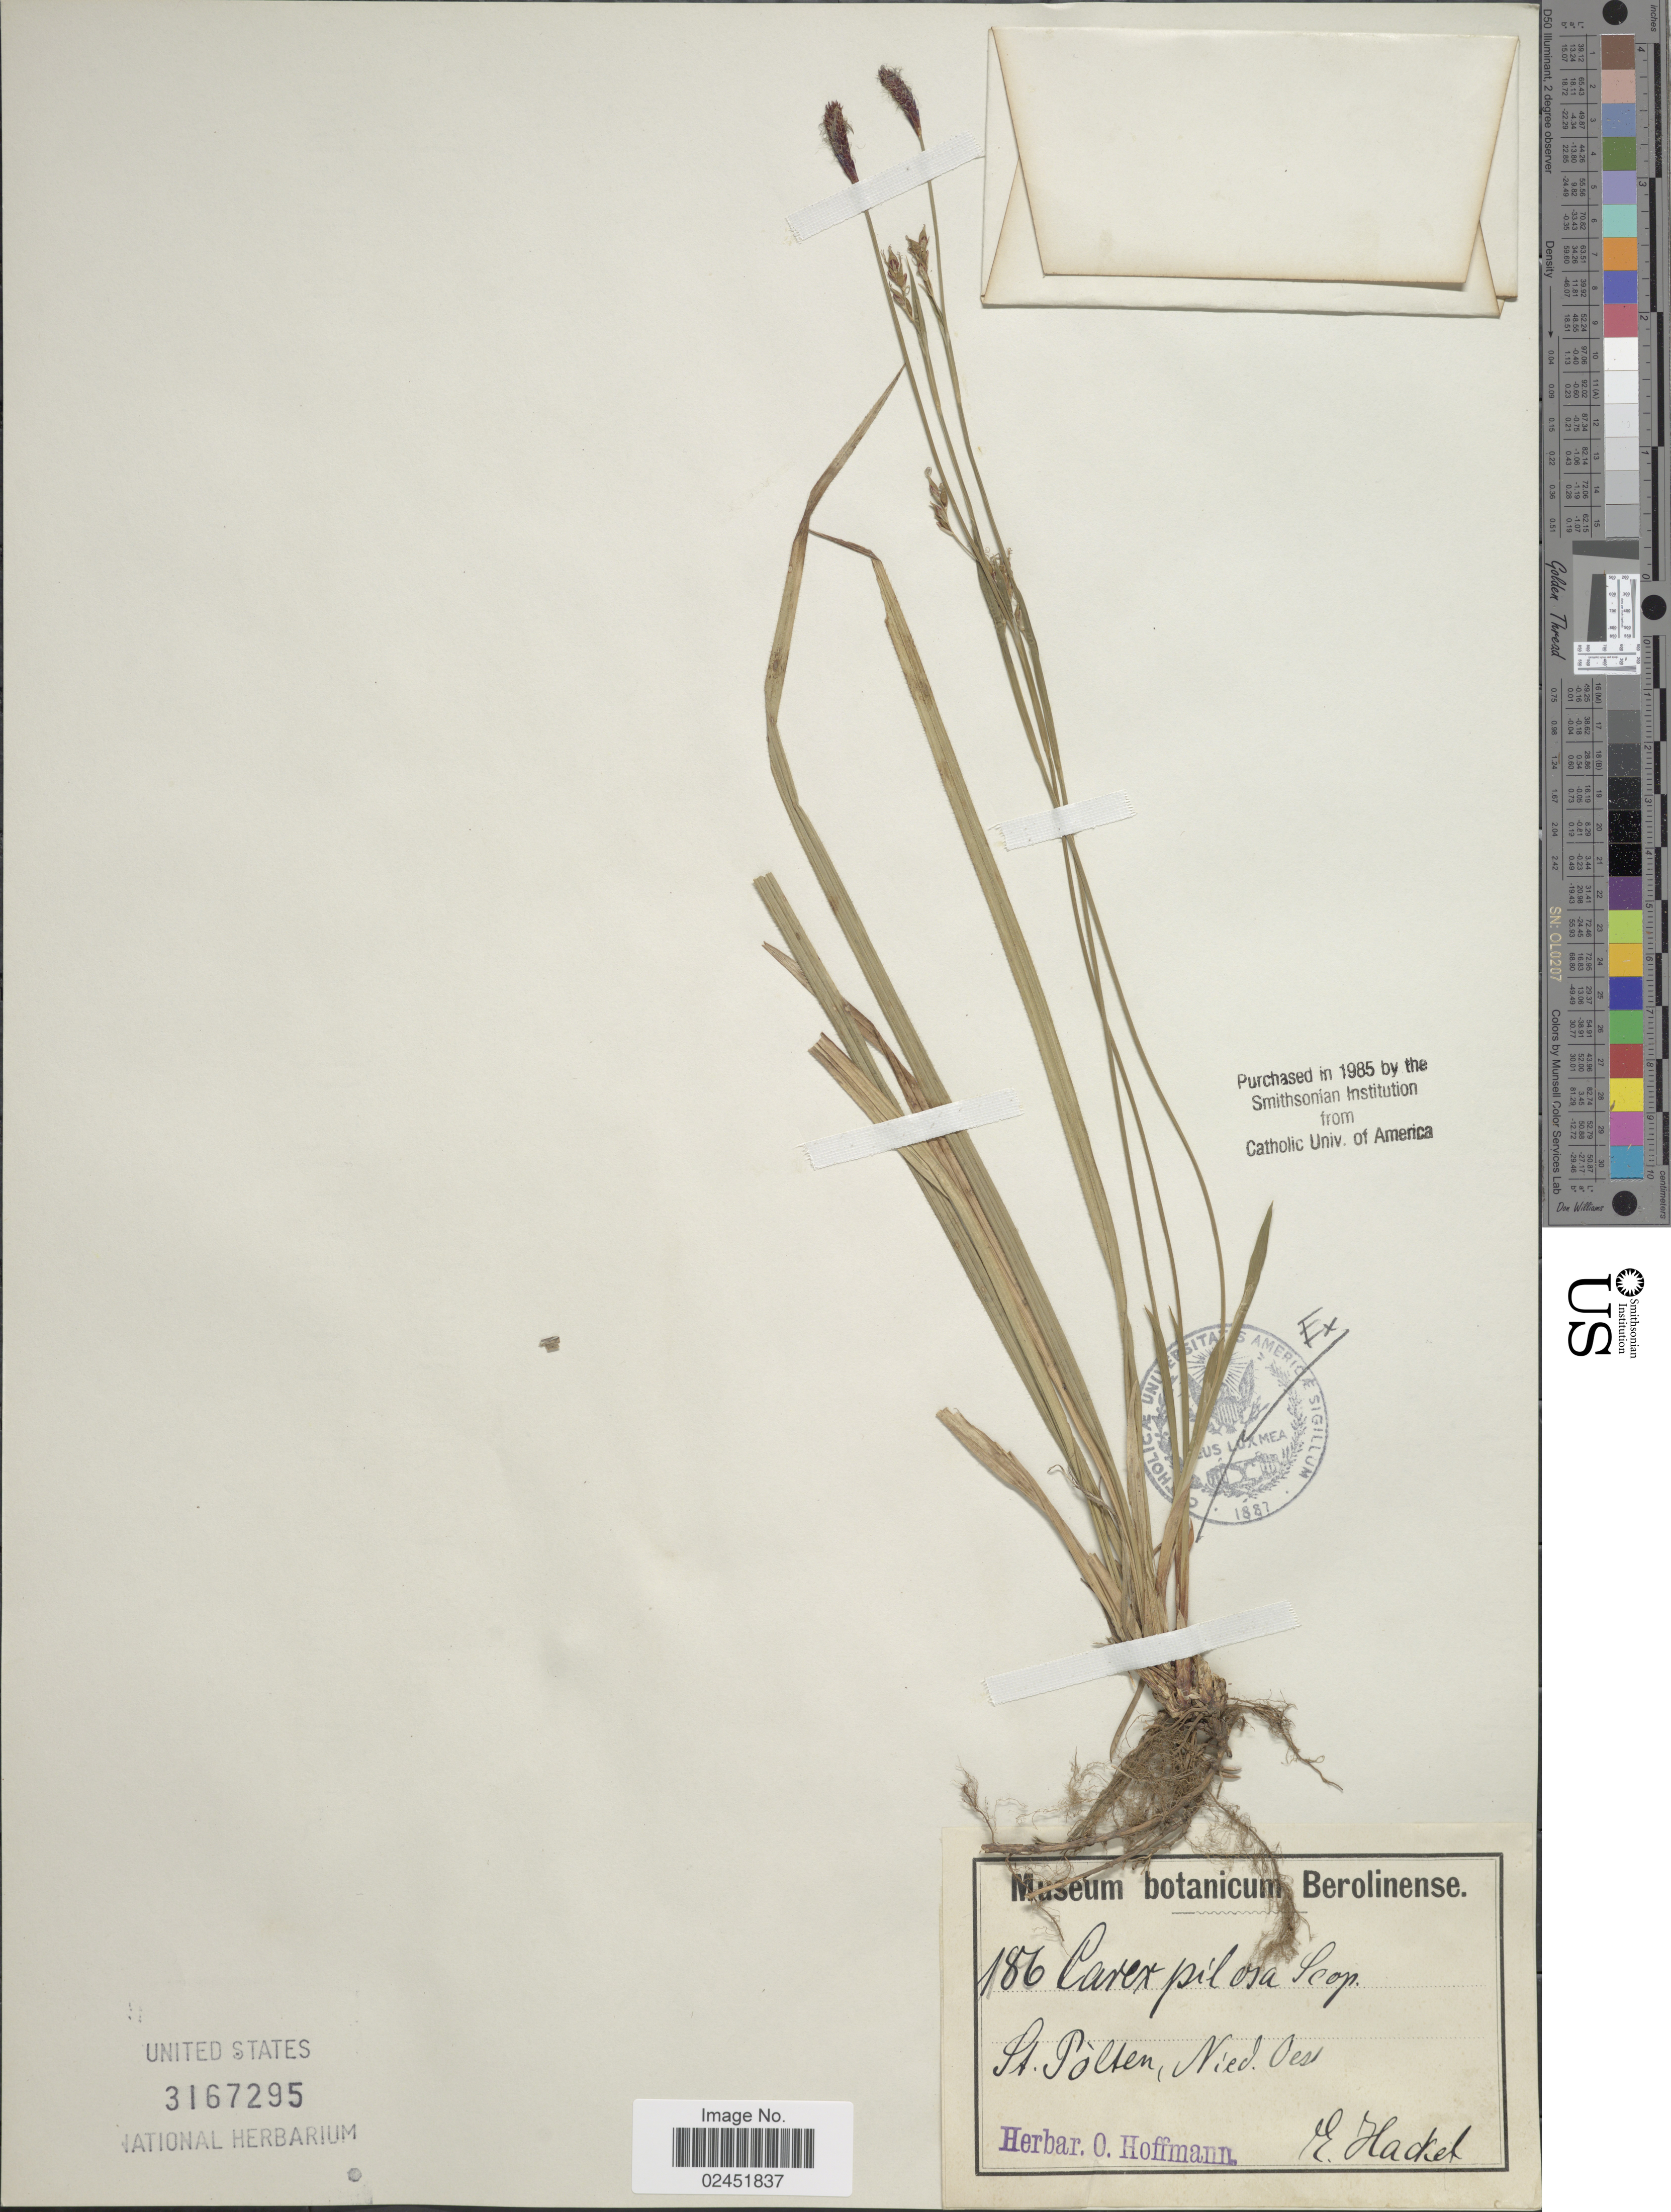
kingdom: Plantae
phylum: Tracheophyta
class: Liliopsida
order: Poales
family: Cyperaceae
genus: Carex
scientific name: Carex pilosa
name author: Scop.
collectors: J. Hackel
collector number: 186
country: Austria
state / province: Niederosterreich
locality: St. Polten, Nied-Oest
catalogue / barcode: US 3167295